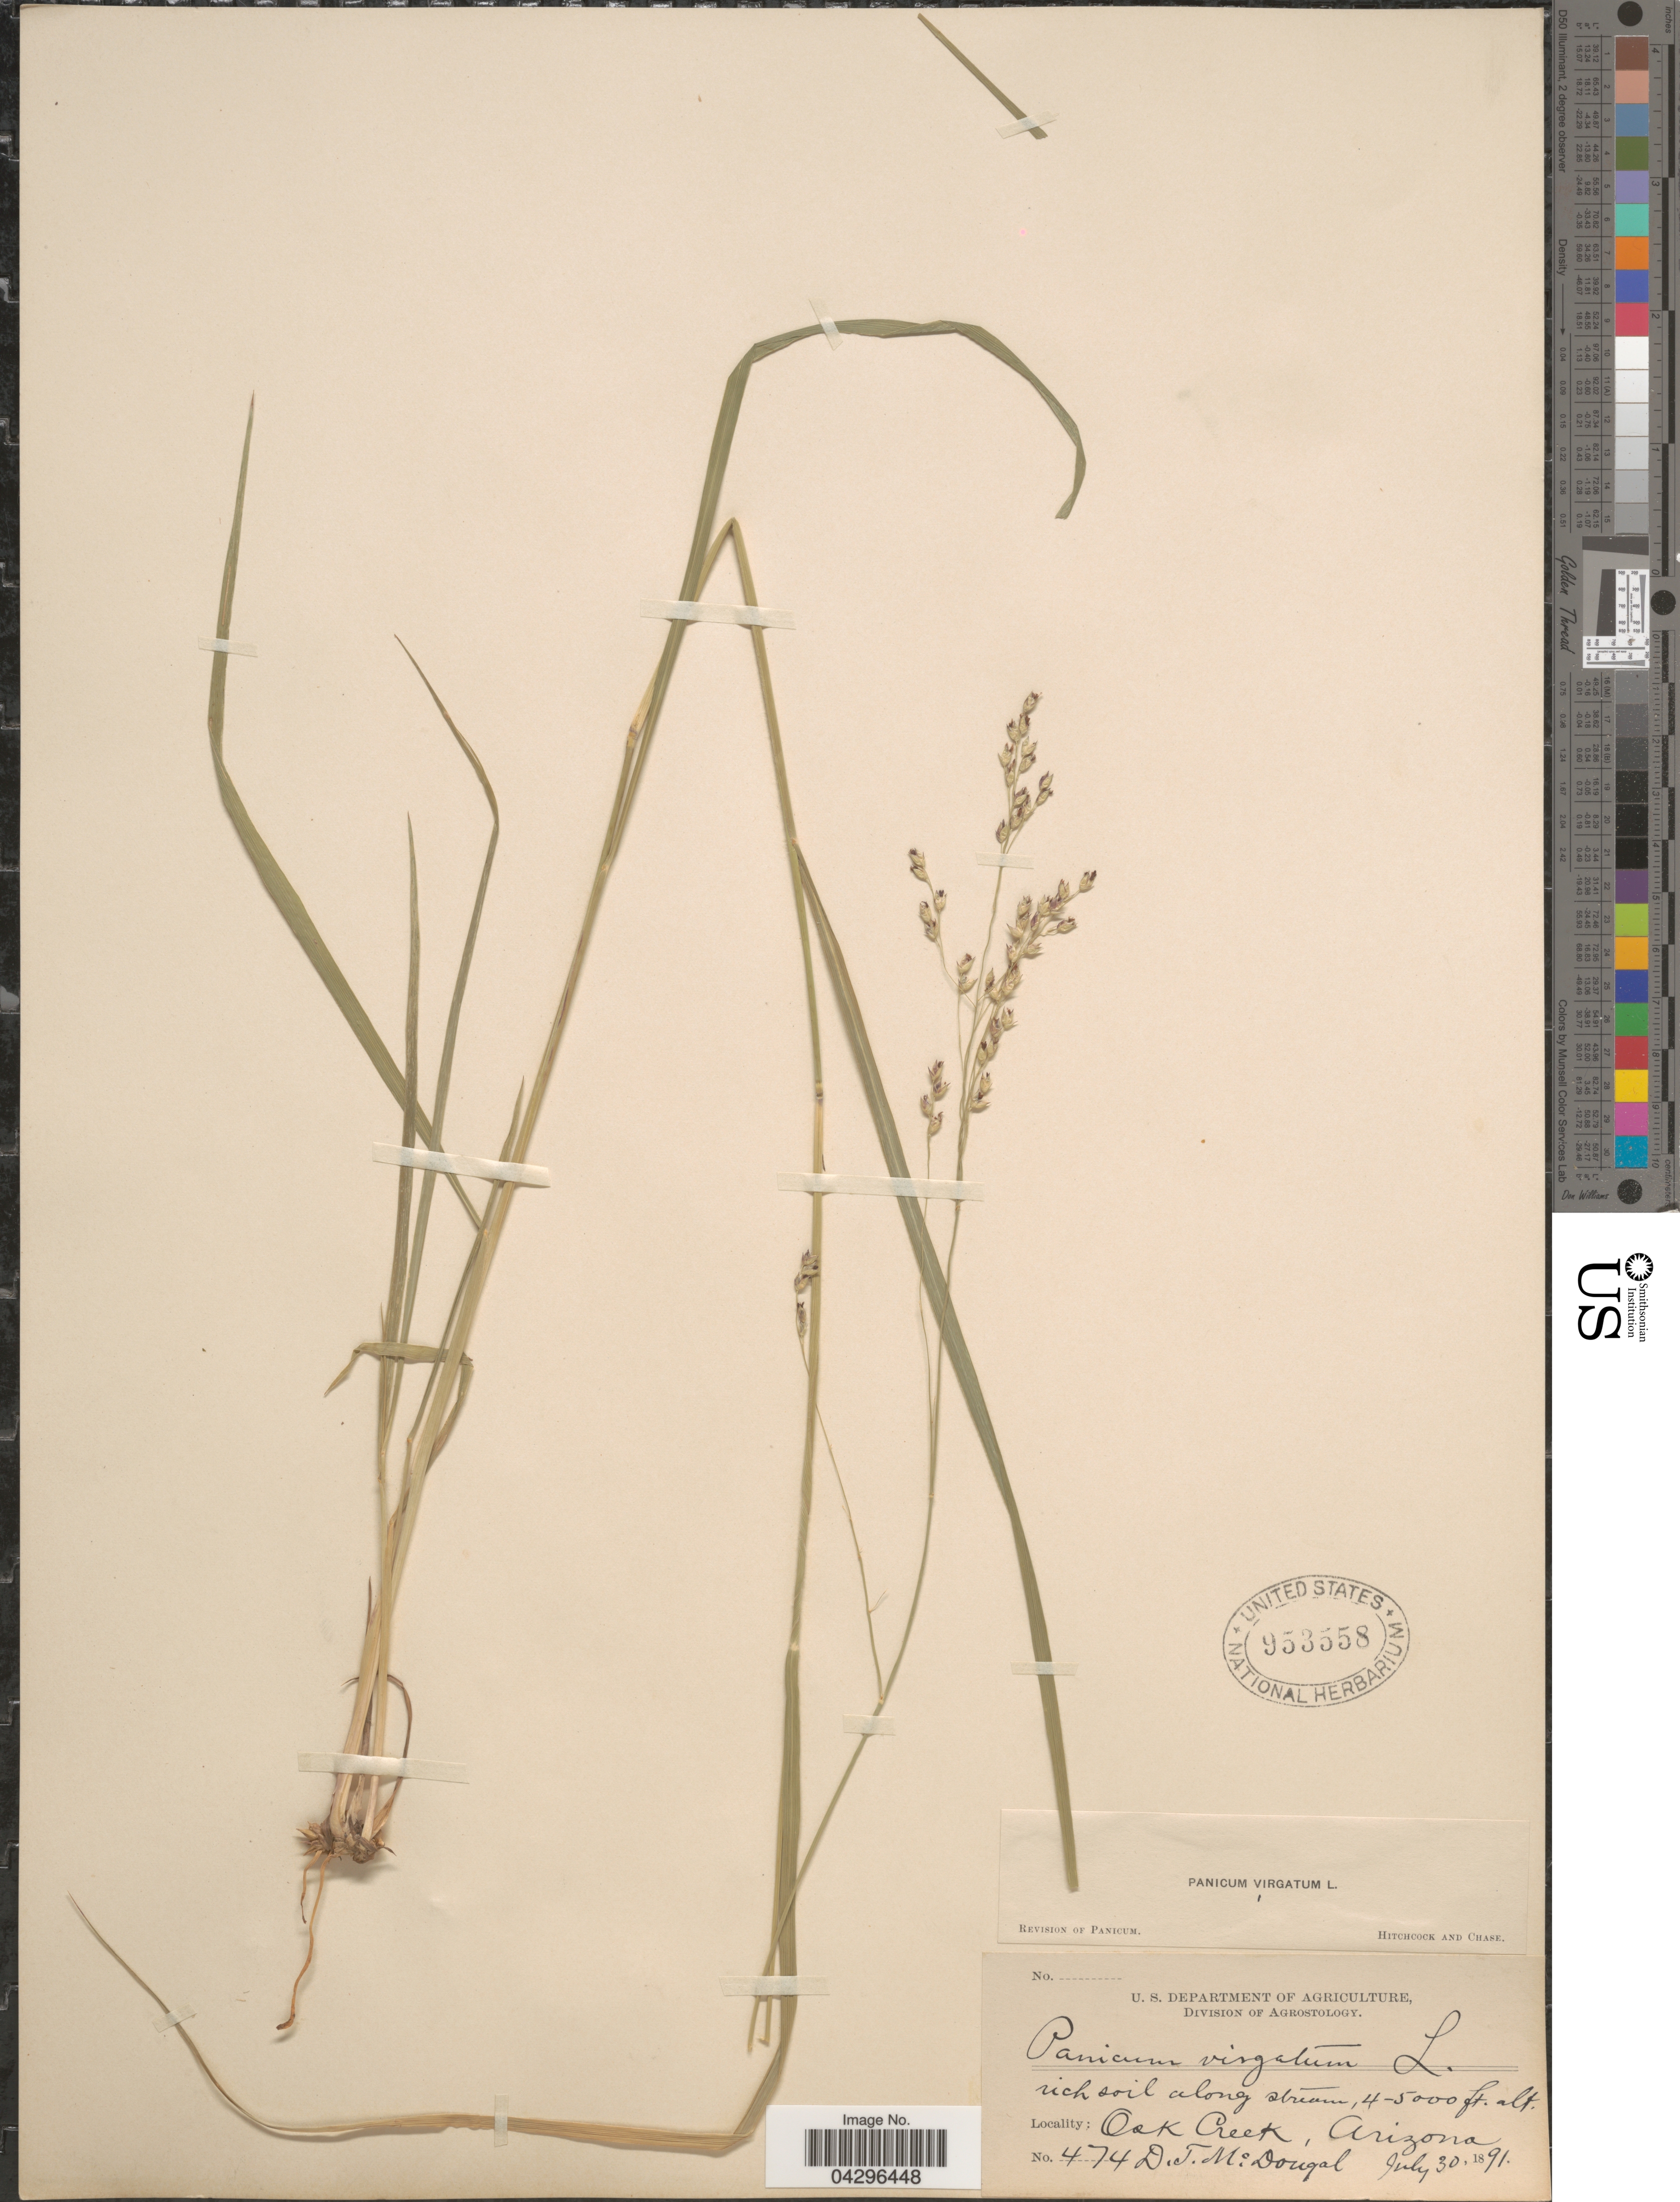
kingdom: Plantae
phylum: Tracheophyta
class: Liliopsida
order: Poales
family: Poaceae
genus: Panicum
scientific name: Panicum virgatum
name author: L.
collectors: D. McDougal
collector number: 474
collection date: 1891-07-30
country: United States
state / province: Arizona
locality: Rich soil along stream. Oak Creek.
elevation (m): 1219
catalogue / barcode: US 953558